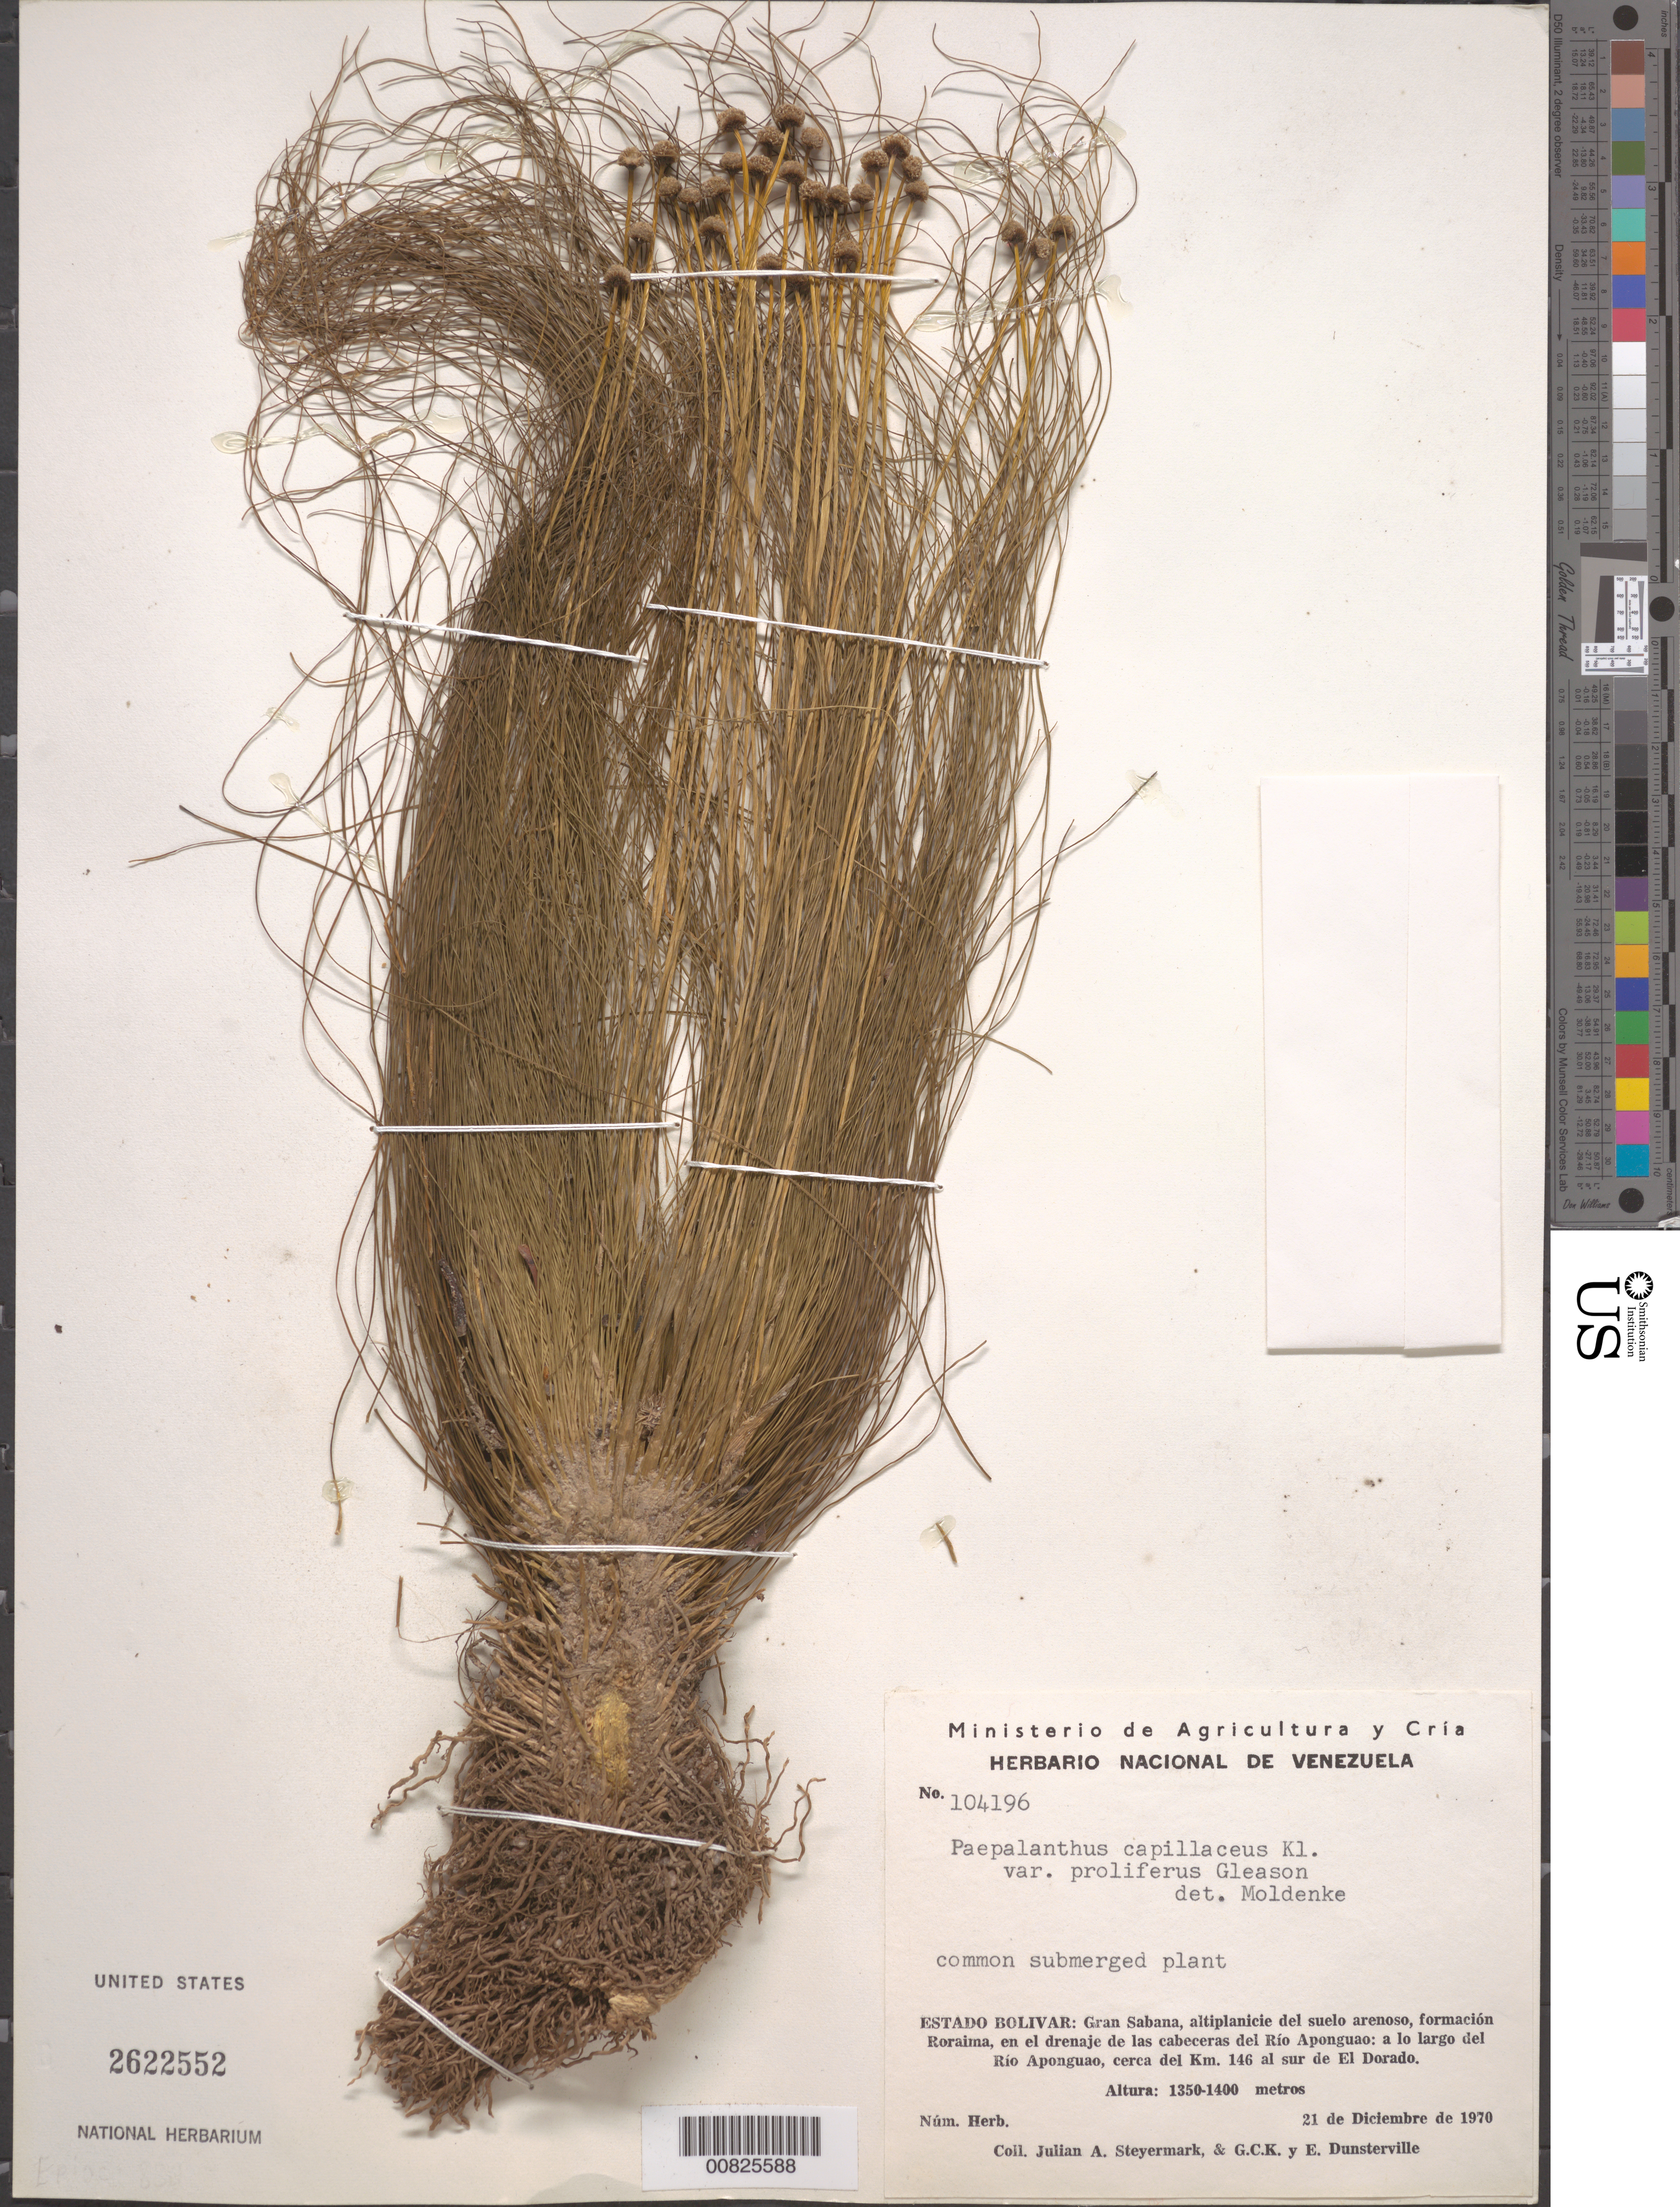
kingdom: Plantae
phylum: Tracheophyta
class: Liliopsida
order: Poales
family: Eriocaulaceae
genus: Rondonanthus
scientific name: Rondonanthus capillaceus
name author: (Klotzsch ex Körn.) Hensold & Giul.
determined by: Moldenke, H. N.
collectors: J. Steyermark, G. C. K. Dunsterville & E. Dunsterville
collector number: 104196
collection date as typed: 21-Dec-70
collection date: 1970-12-21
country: Venezuela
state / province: Bolívar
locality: Gran Sabana, Río Aponguao, between Arautaparu and el Río Aponguao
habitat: Altiplanicie del suelo arenoso, en el drenaje de las cabeceras del río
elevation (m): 1350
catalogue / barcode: US 2622552